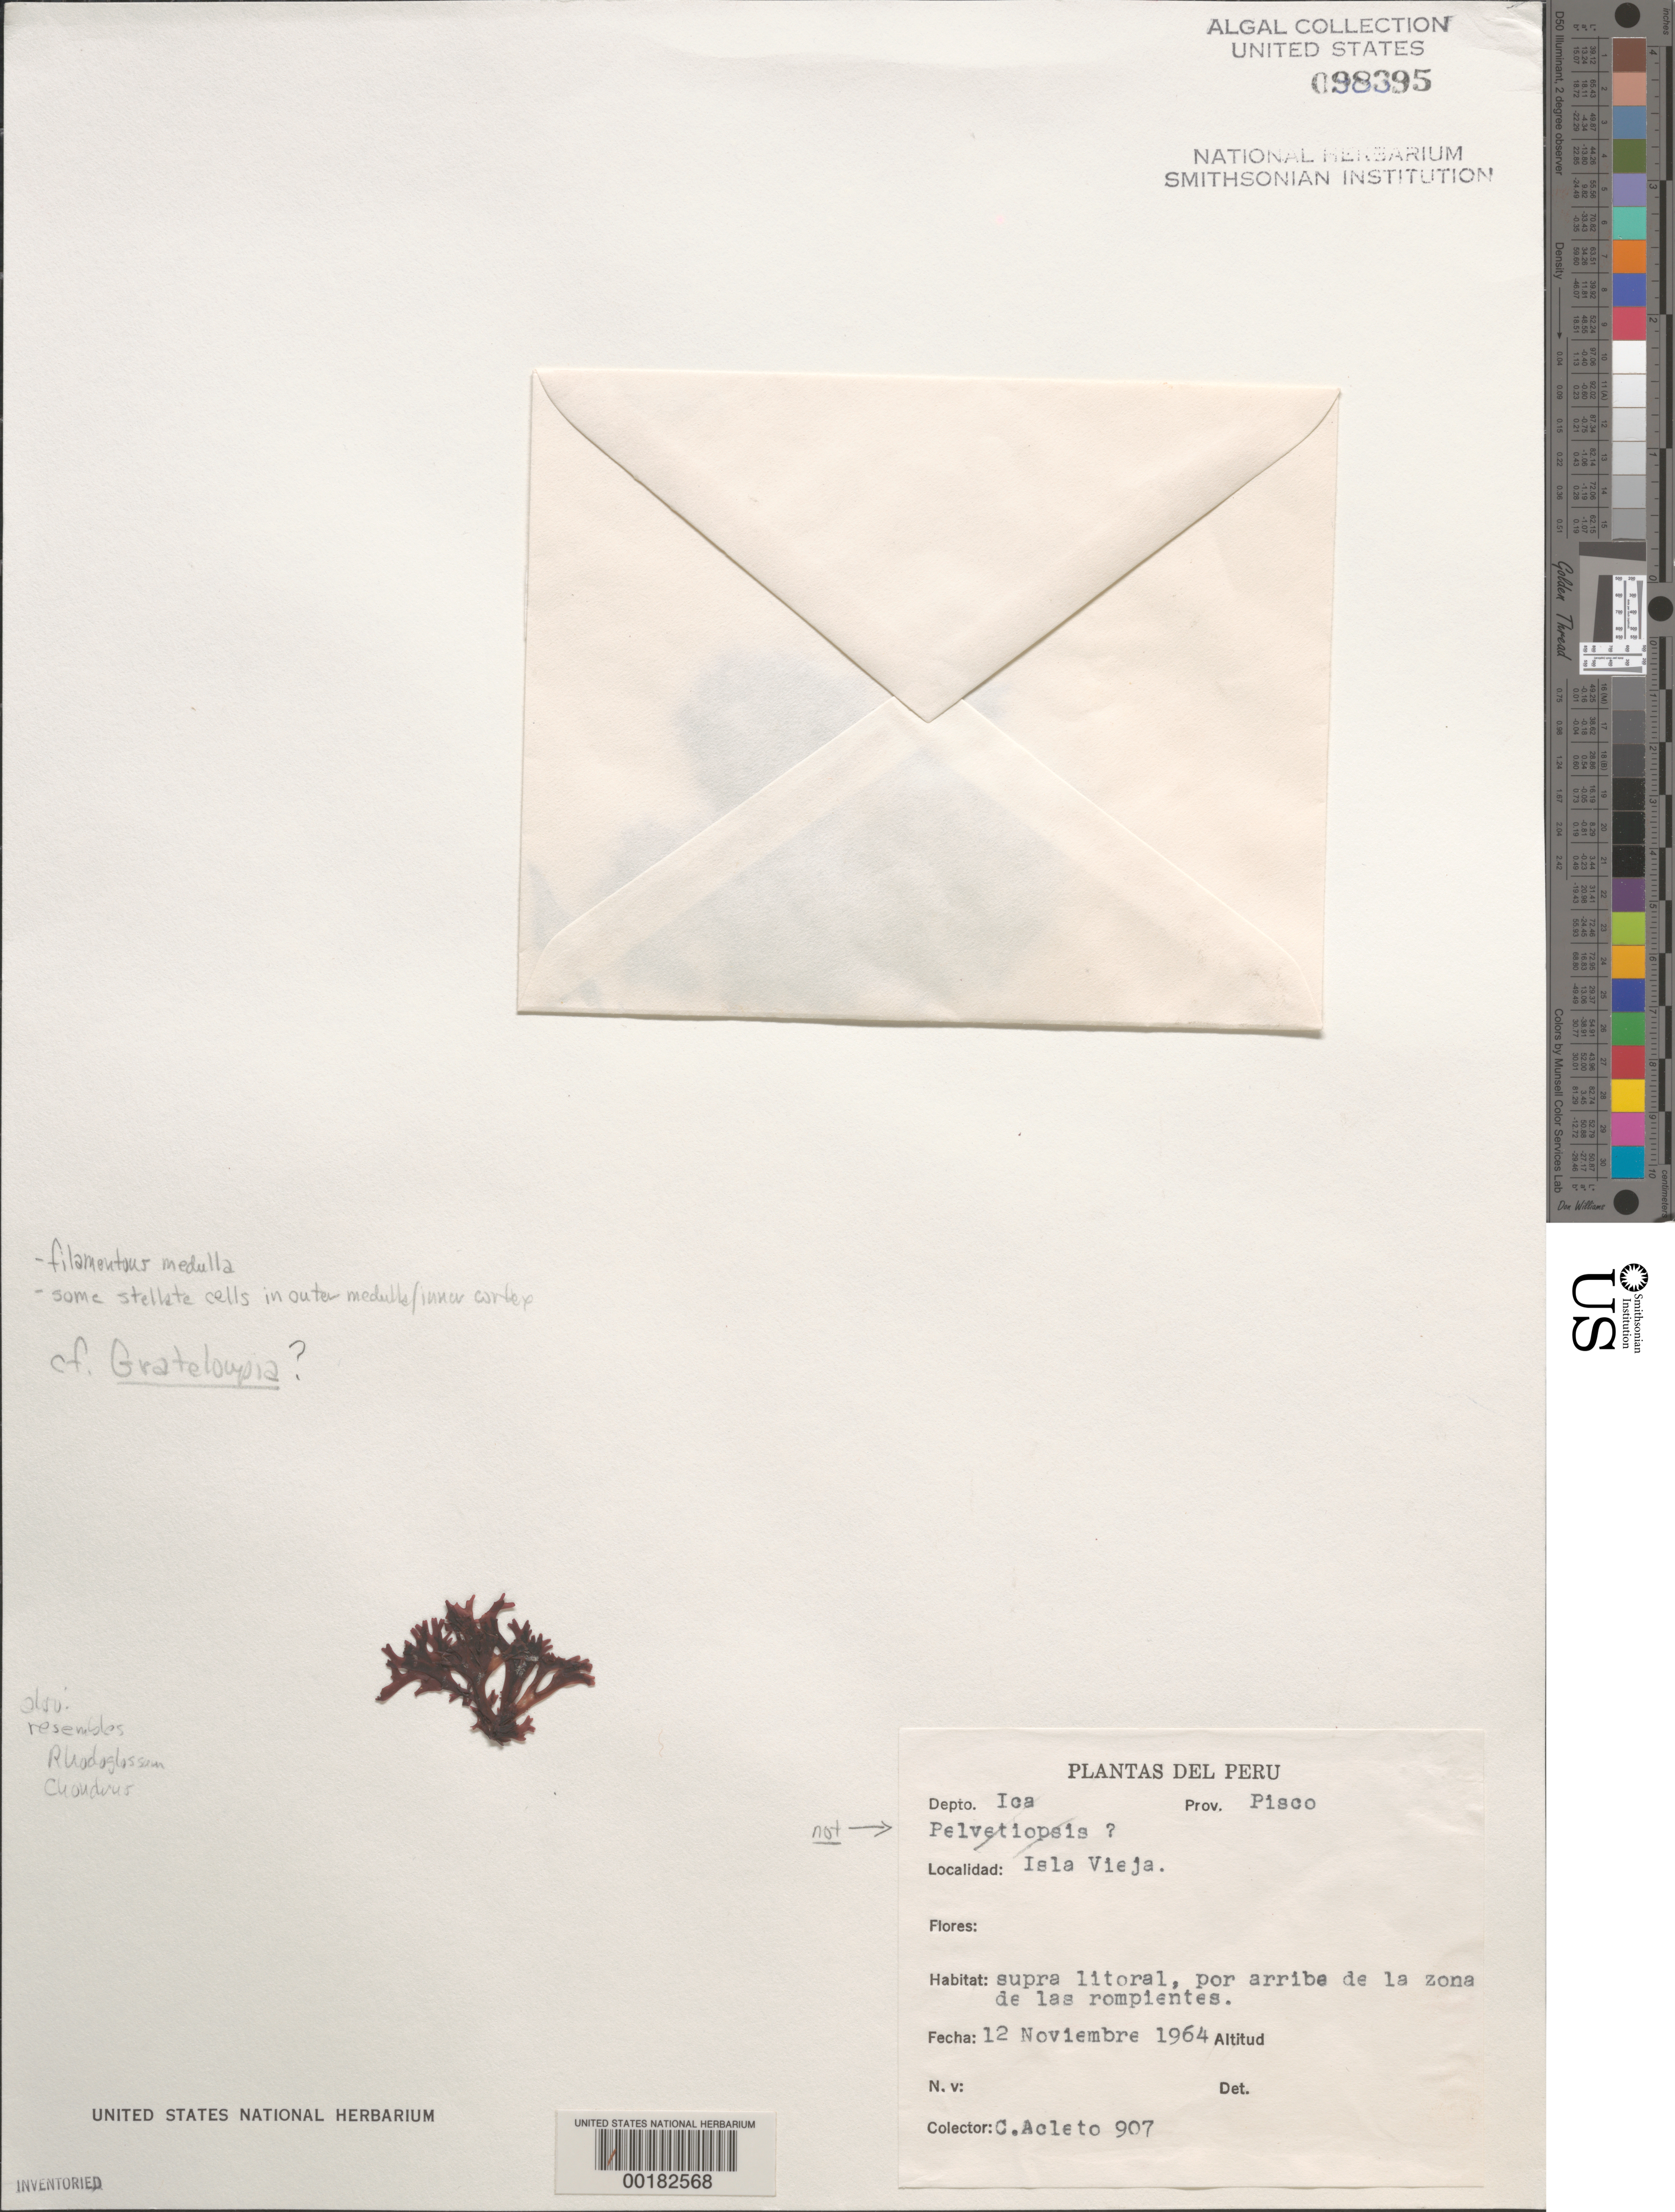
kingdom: Plantae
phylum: Rhodophyta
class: Florideophyceae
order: Halymeniales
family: Halymeniaceae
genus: Grateloupia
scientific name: Grateloupia sp.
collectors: C. Acleto O.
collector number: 907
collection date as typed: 12 Nov 1964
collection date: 1964-11-12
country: Peru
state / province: Ica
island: Isla Independencia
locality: Isla Vieja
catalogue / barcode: US 98395